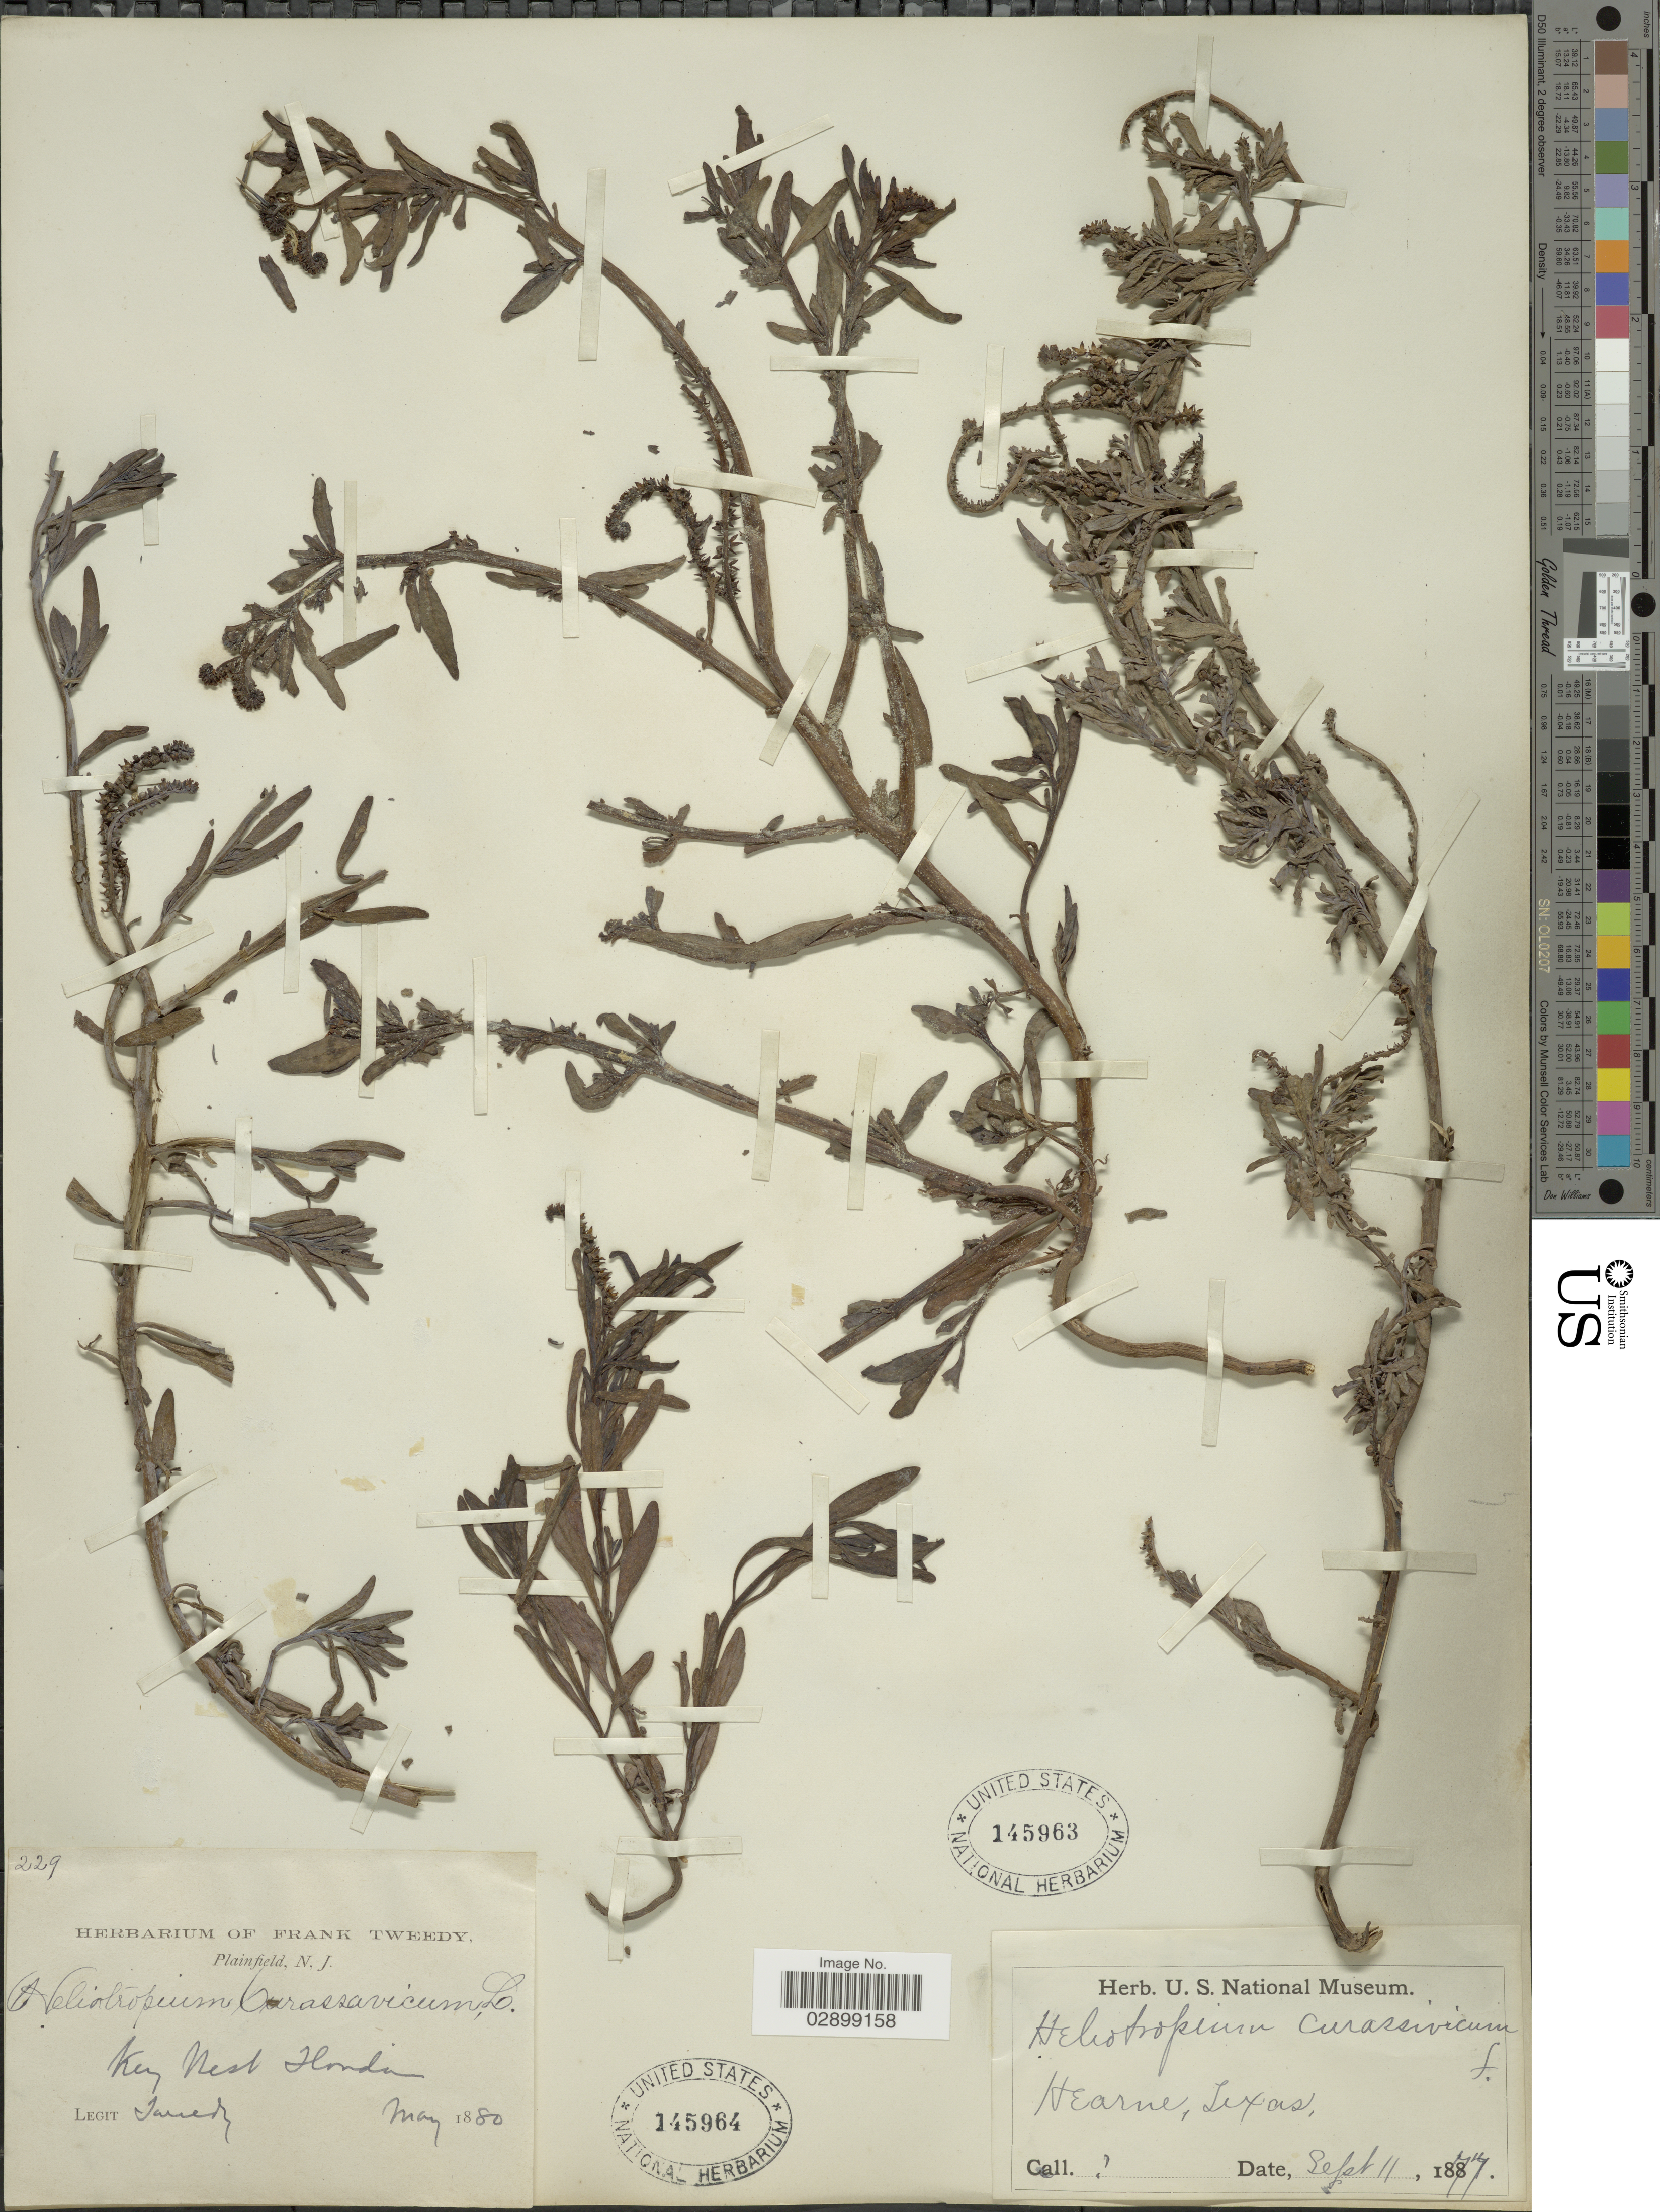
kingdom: Plantae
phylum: Tracheophyta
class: Magnoliopsida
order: Boraginales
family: Heliotropiaceae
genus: Heliotropium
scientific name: Heliotropium curassavicum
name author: L.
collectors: Ex herb. U. S. National Museum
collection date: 1877-09-11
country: United States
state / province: Texas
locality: Hearne.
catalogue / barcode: US 145963-2